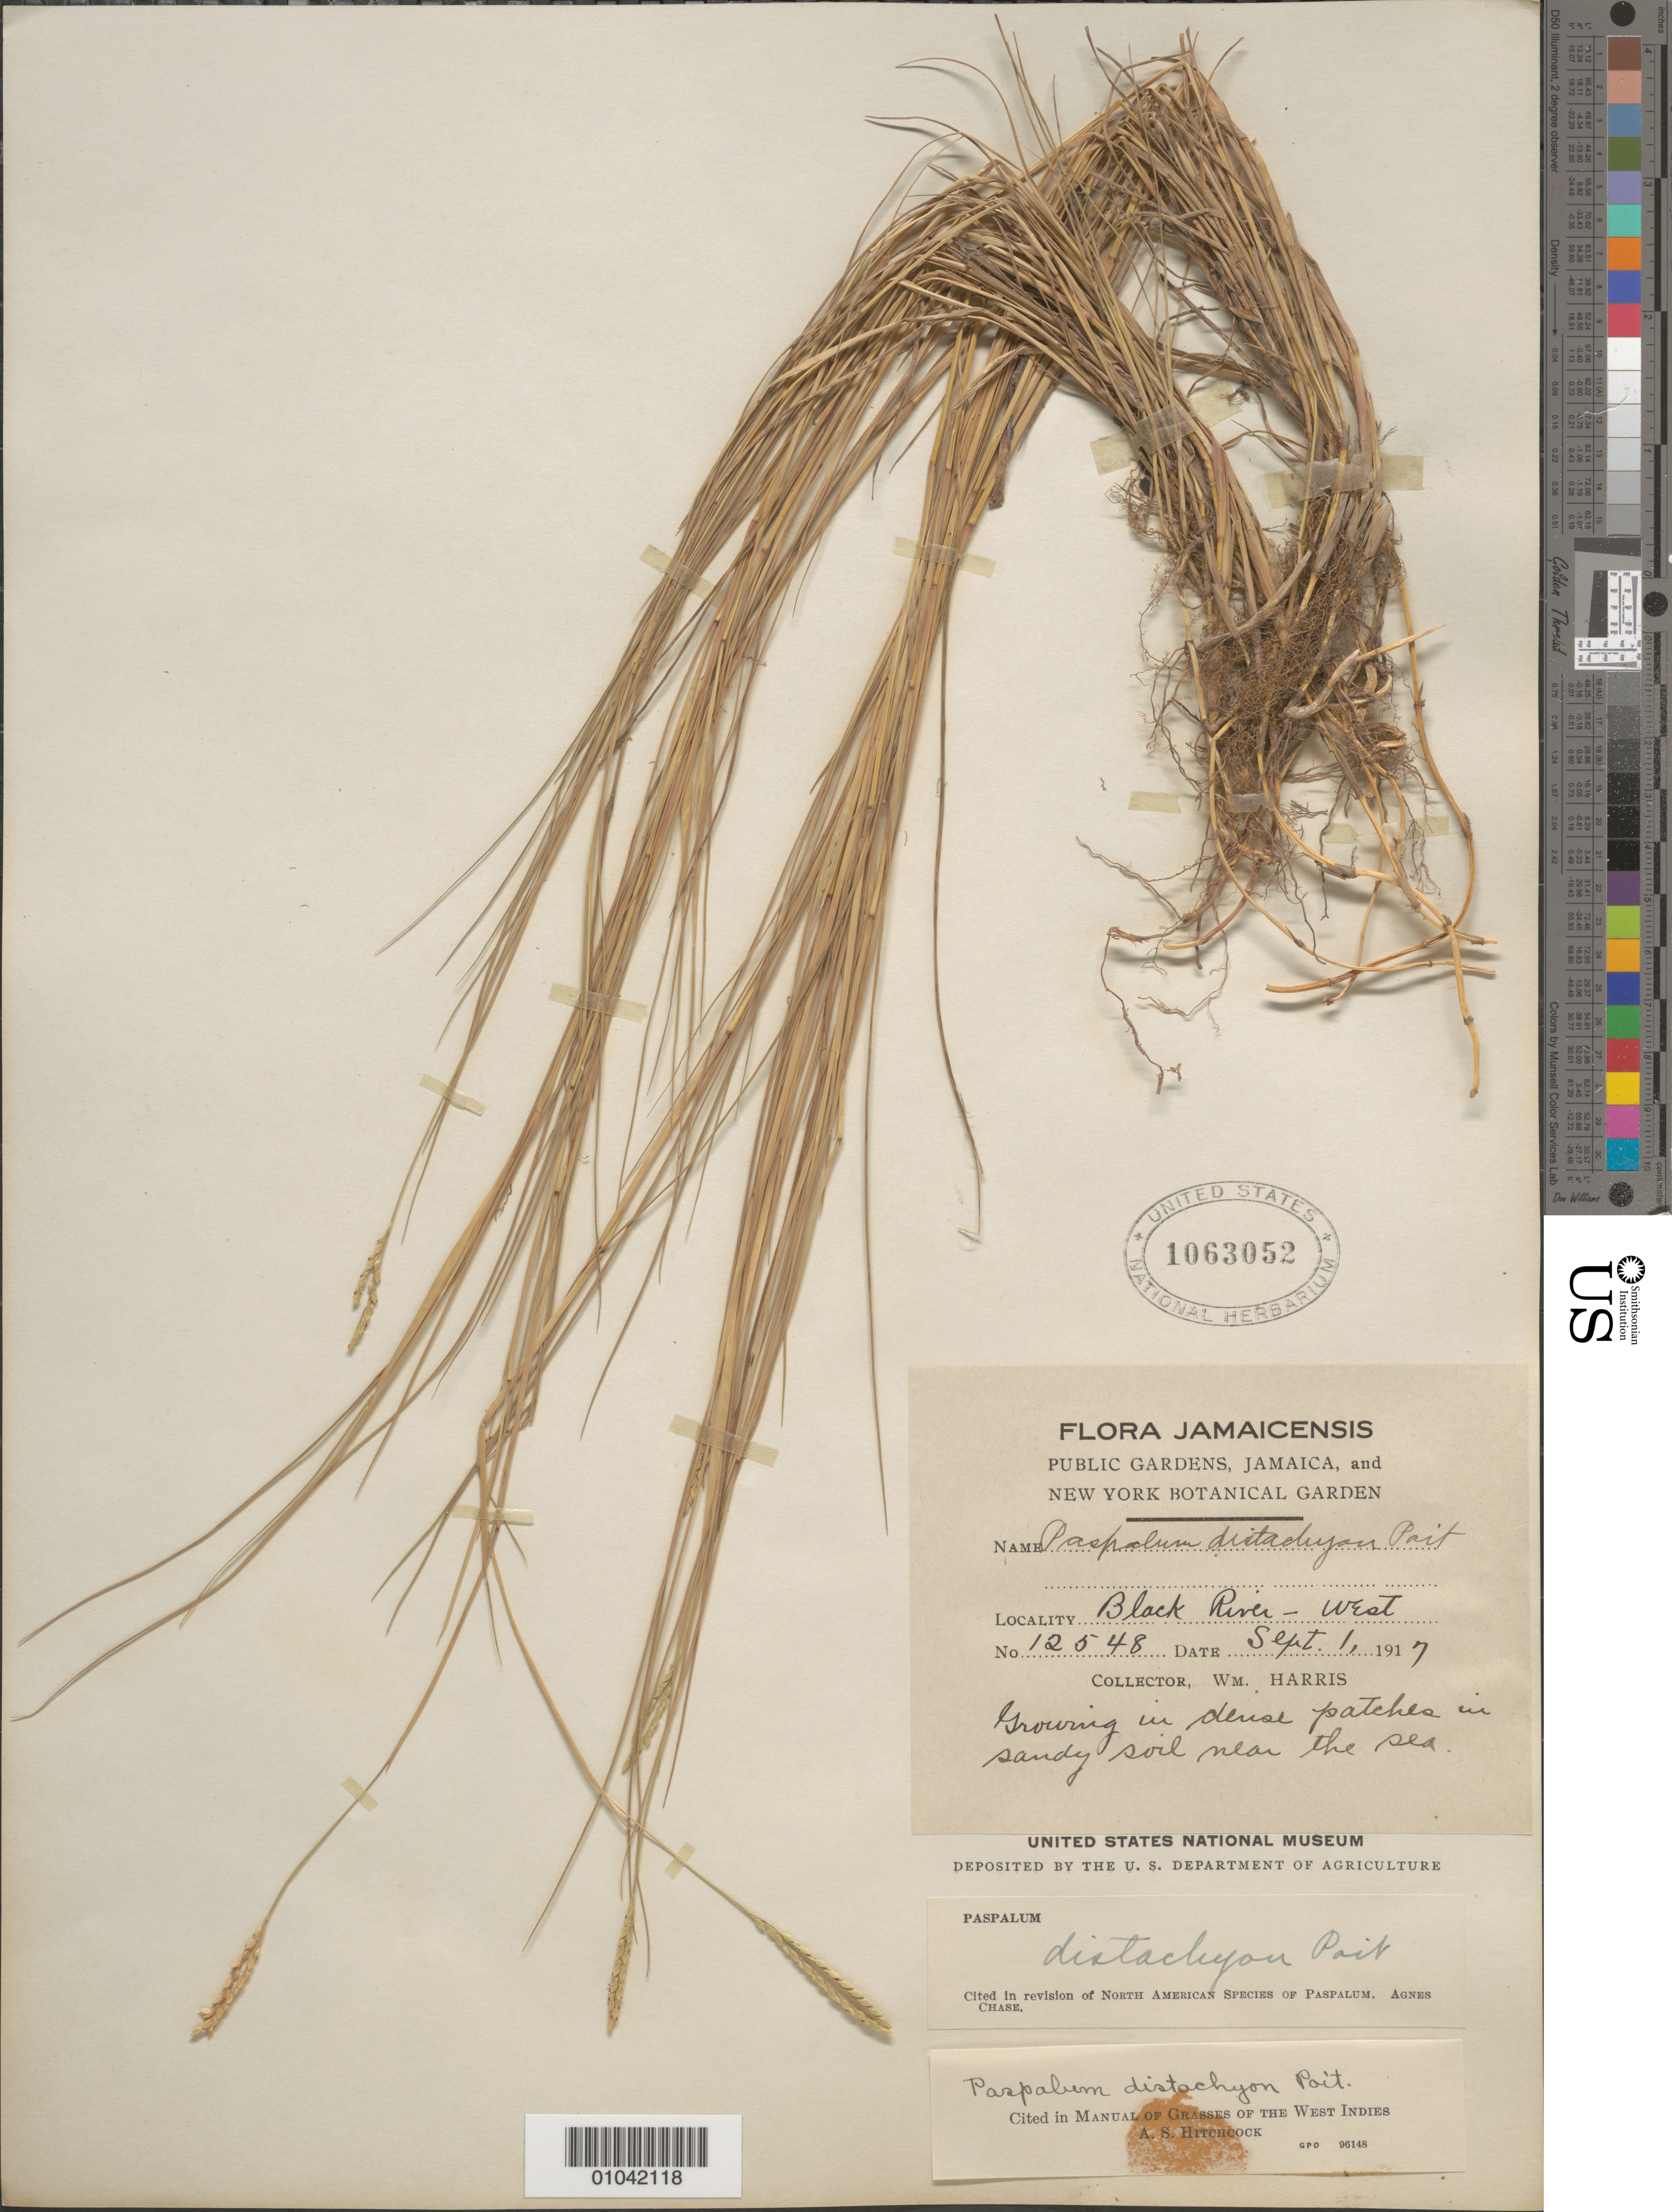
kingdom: Plantae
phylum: Tracheophyta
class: Liliopsida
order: Poales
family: Poaceae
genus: Paspalum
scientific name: Paspalum paspalodes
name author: (Michx.) Scribn.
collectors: W. Harris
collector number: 12548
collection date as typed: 01 Sep 1917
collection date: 1917-09-01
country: Jamaica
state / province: Saint Elizabeth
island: Jamaica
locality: Black River, W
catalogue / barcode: US 1063052